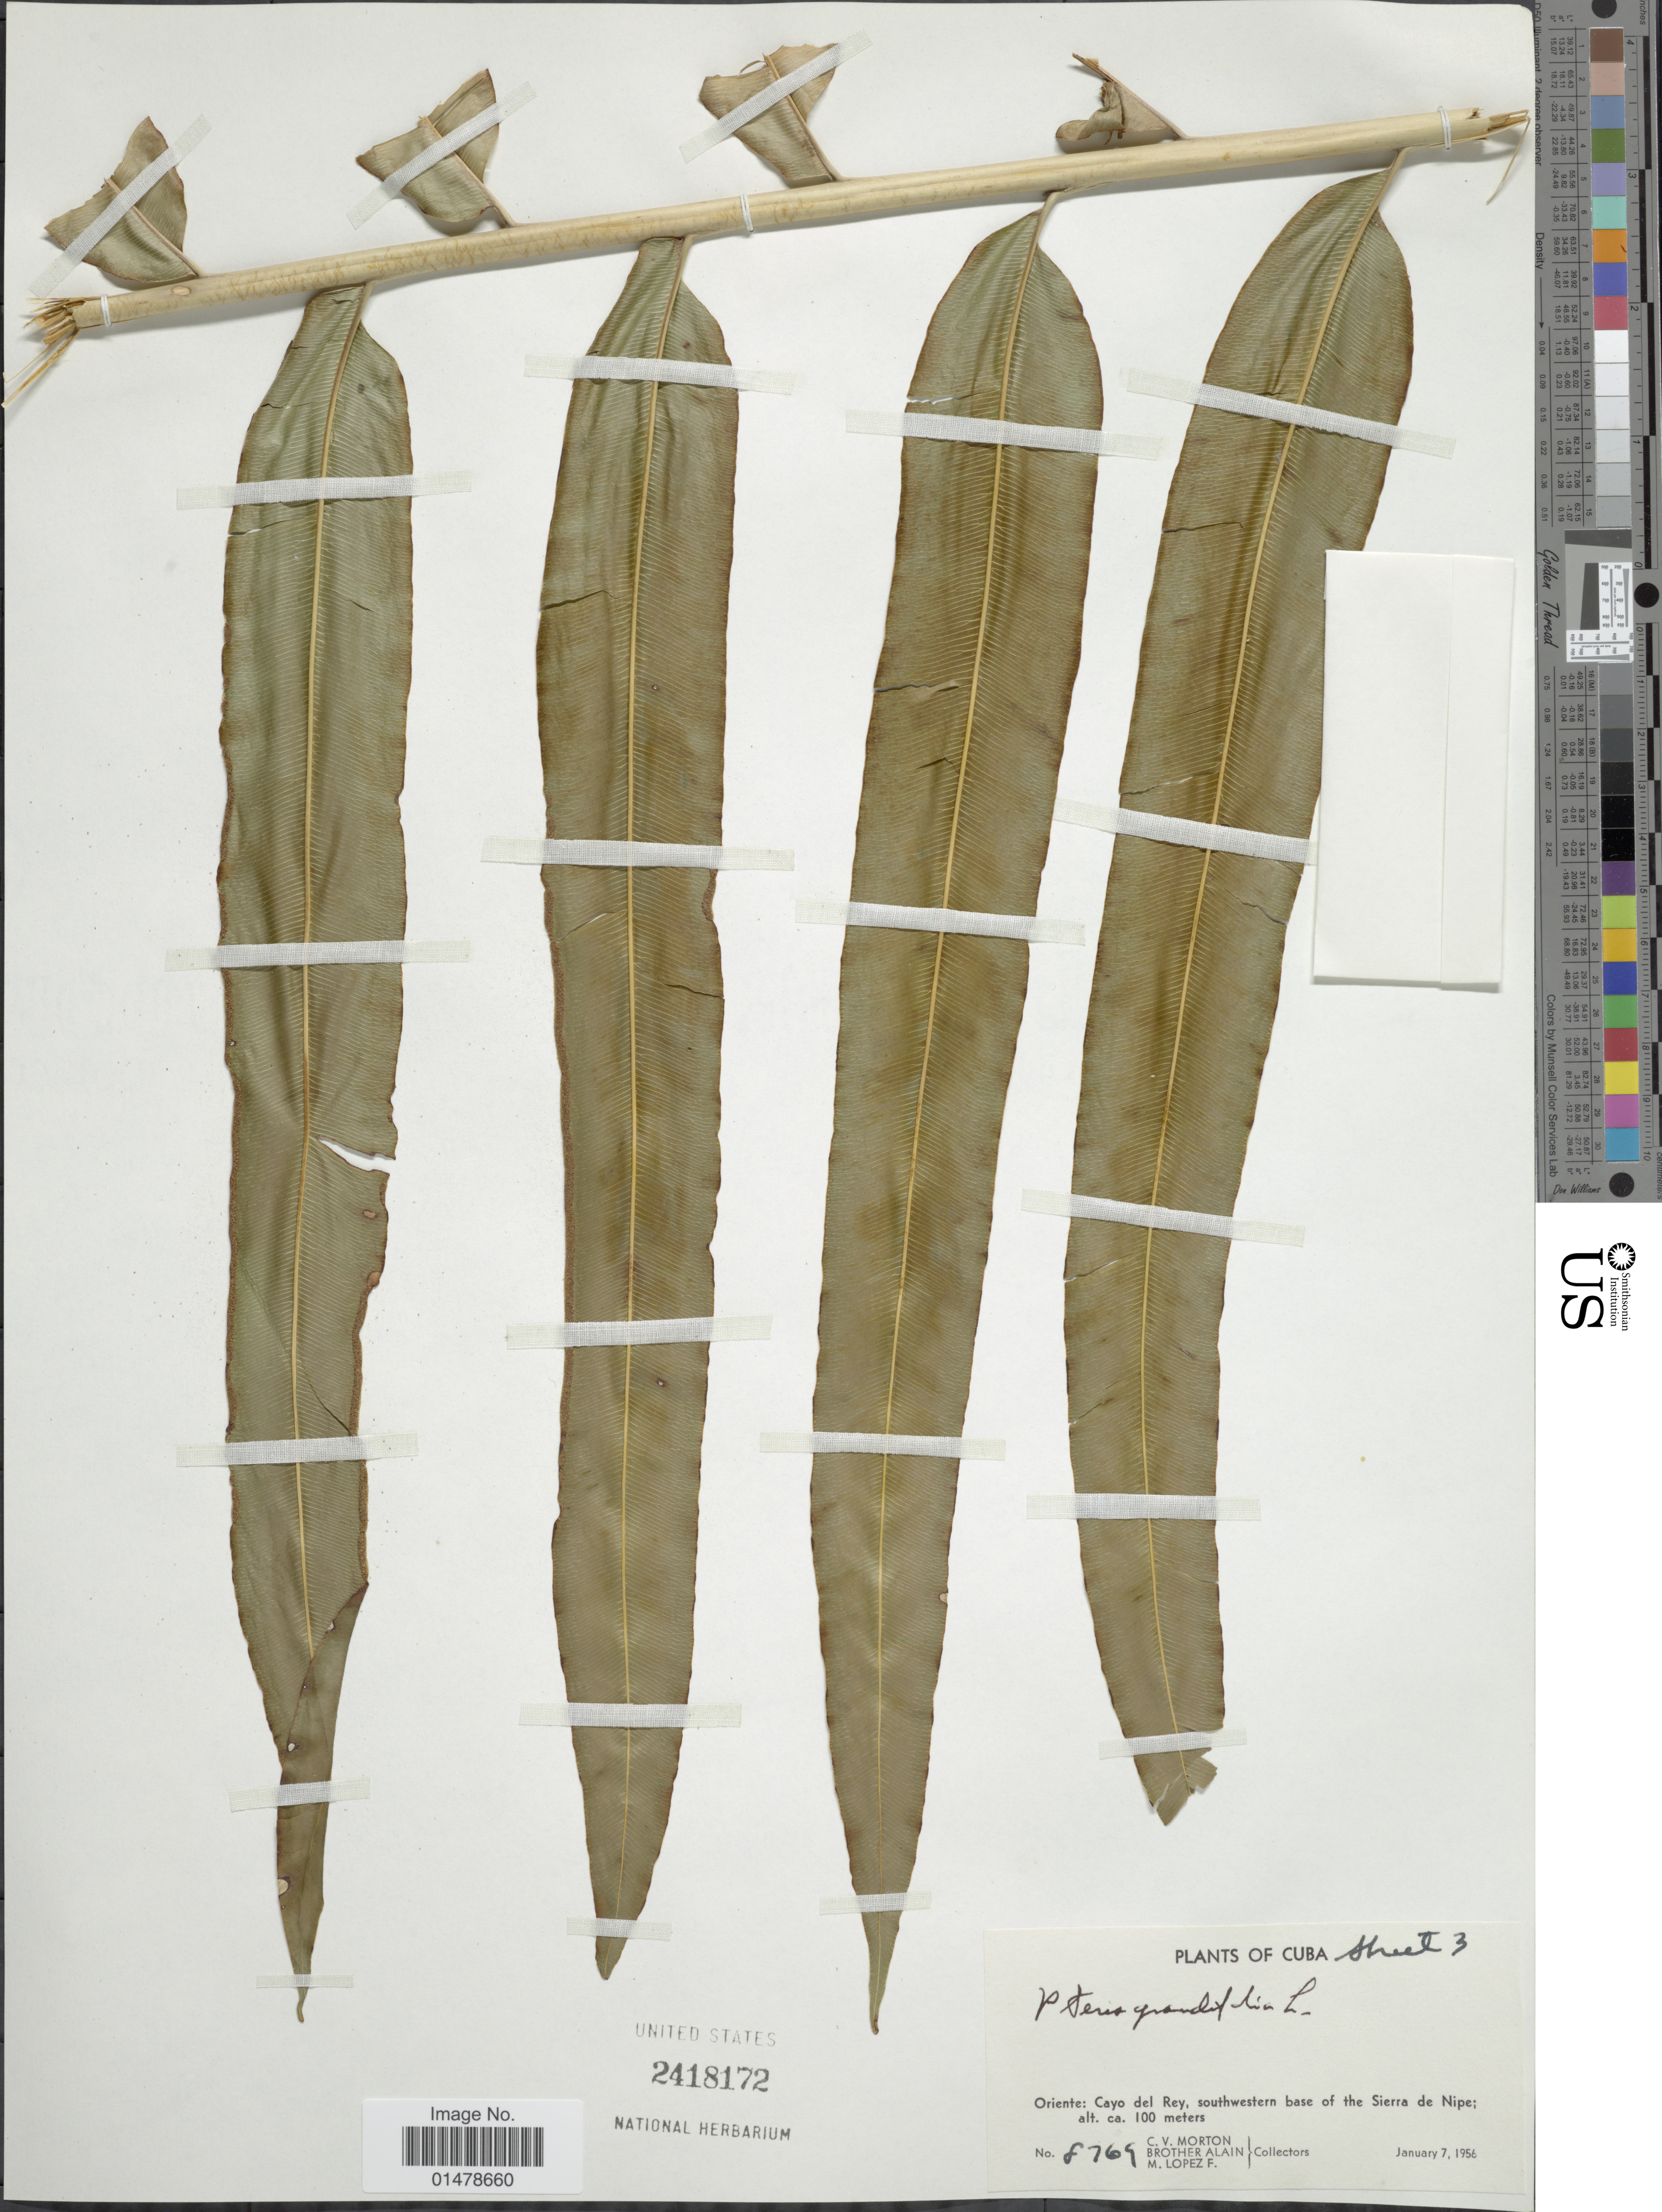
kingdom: Plantae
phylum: Tracheophyta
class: Polypodiopsida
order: Polypodiales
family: Pteridaceae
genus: Pteris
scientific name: Pteris grandifolia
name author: L.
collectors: C. V. Morton, Bro. Alain - DO NOT USE & M. López Figueiras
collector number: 8769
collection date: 1956-01-07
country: Cuba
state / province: Oriente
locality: Cayo del Rey, southwestern base of the Sierra de Nipe.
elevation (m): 100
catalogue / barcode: US 2418172